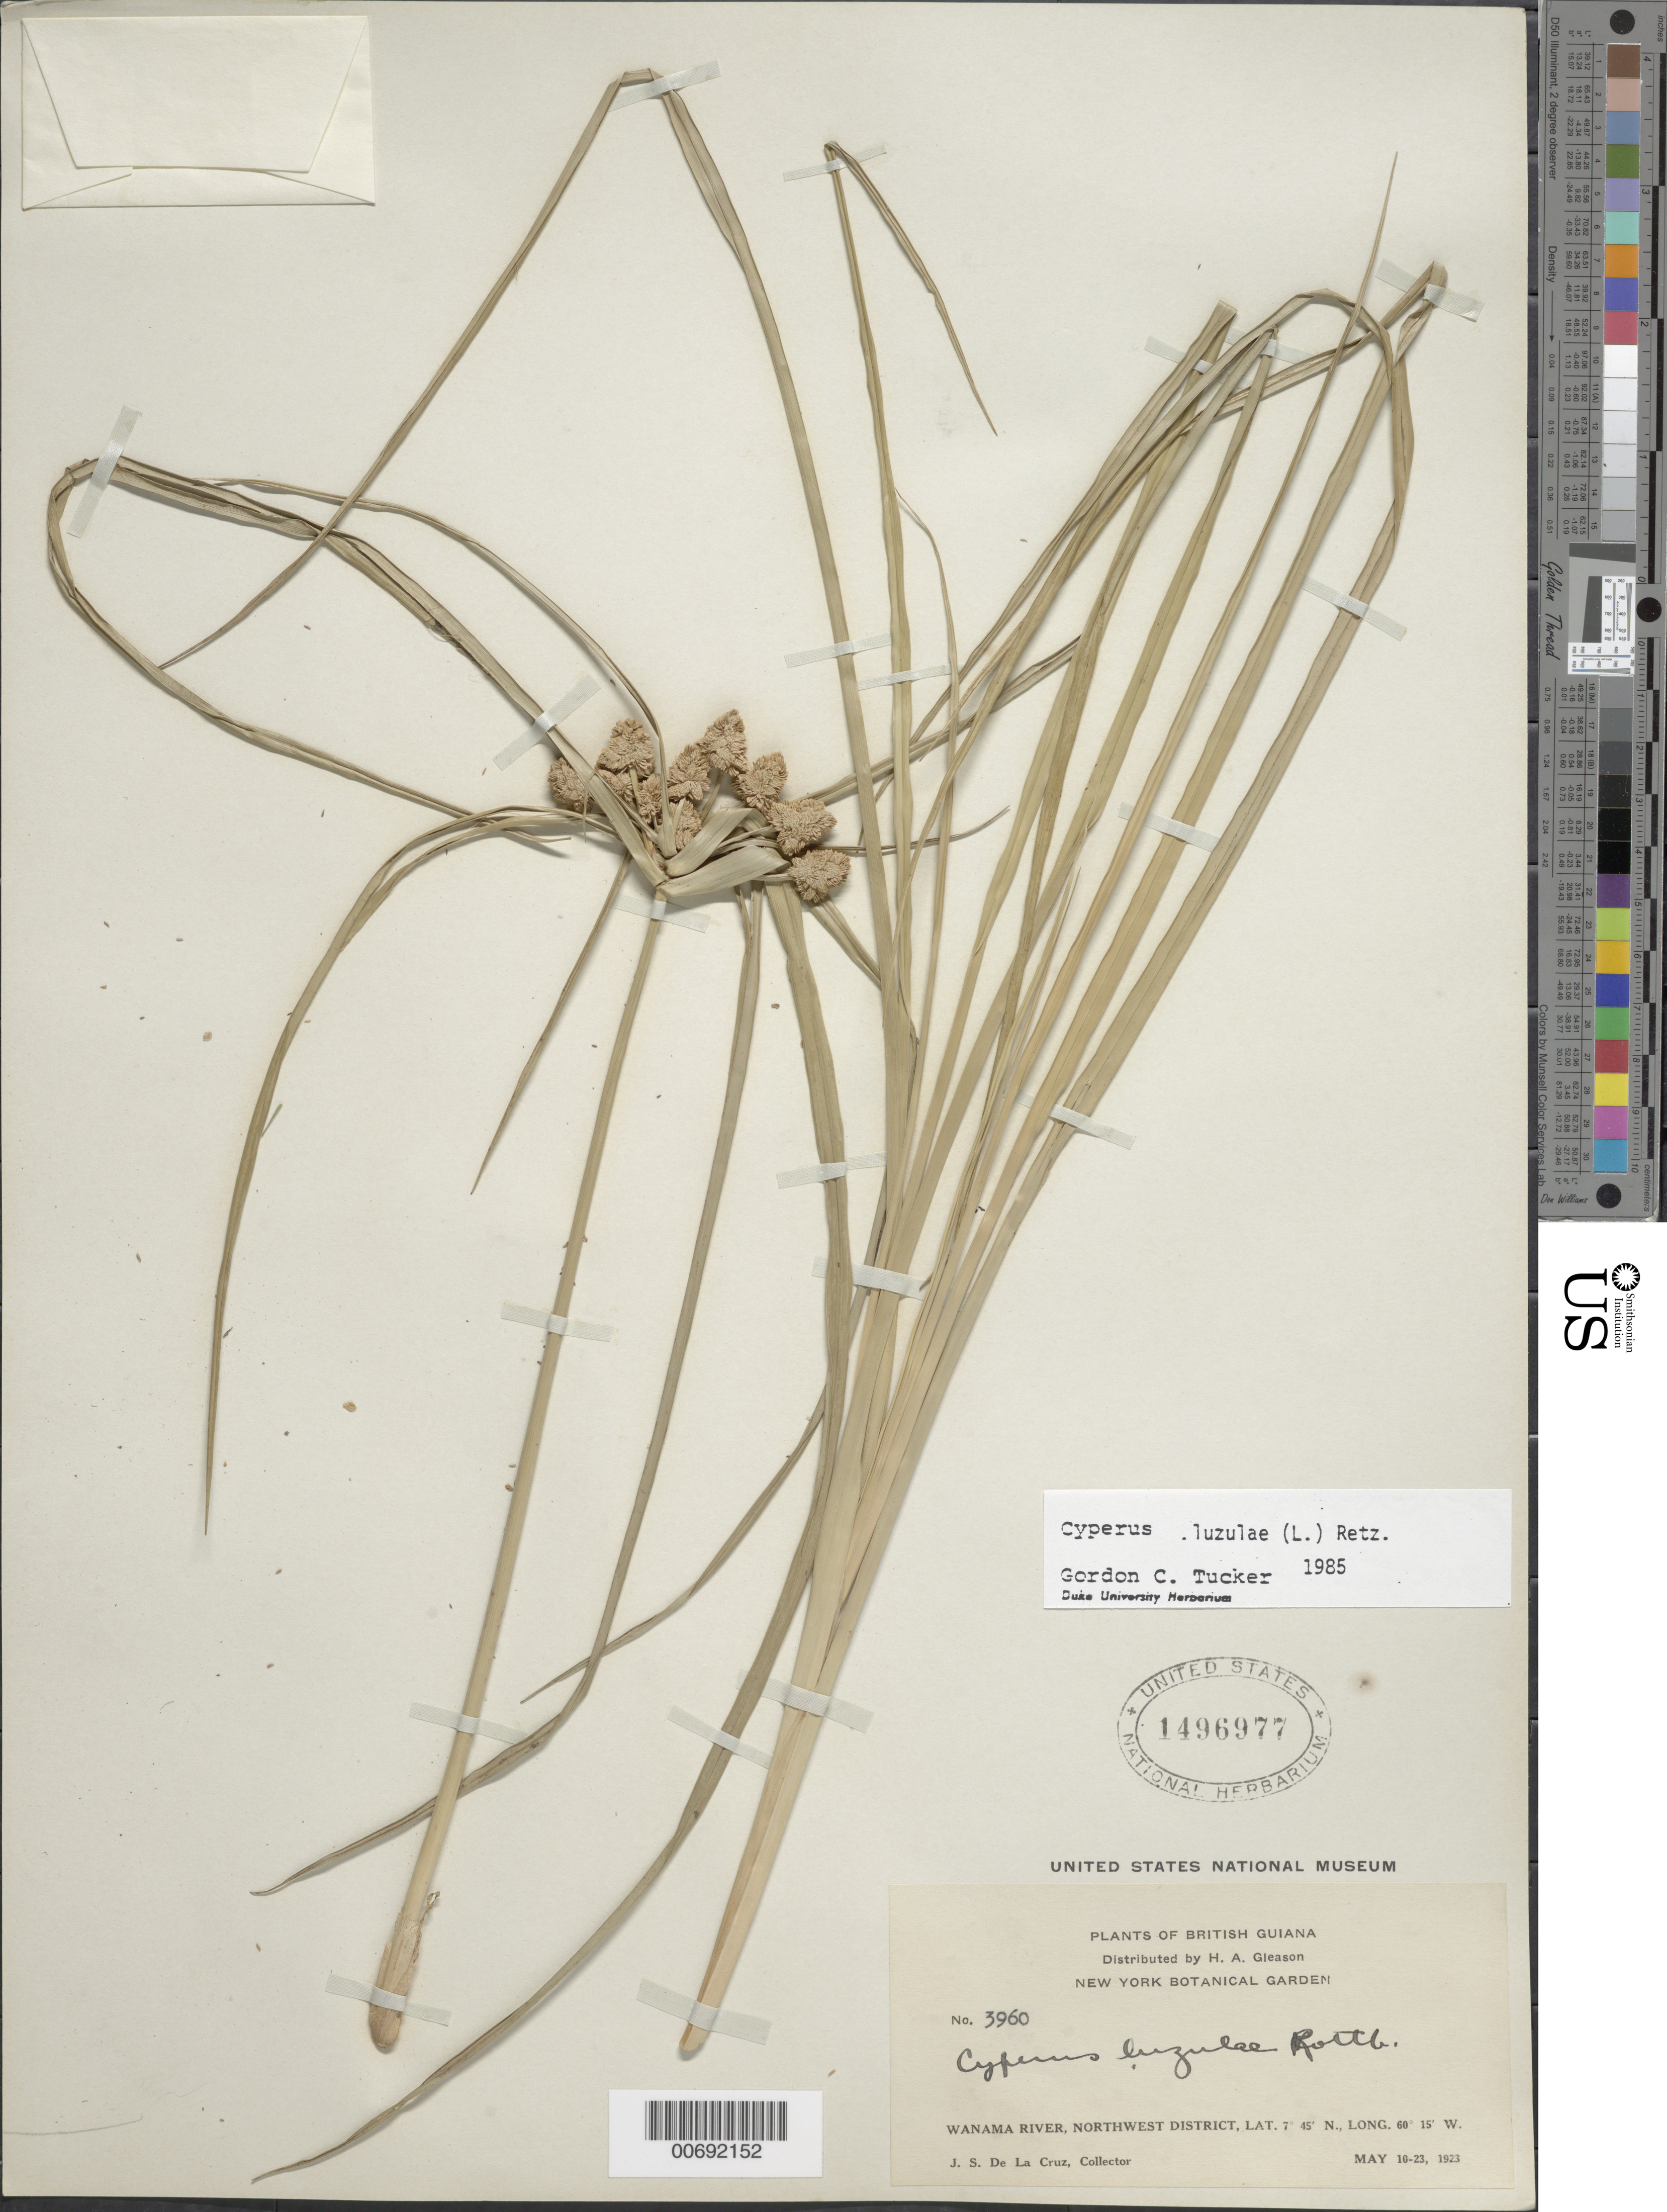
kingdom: Plantae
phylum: Tracheophyta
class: Liliopsida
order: Poales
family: Cyperaceae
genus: Cyperus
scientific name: Cyperus luzulae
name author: (L.) Rottb. ex Retz.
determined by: Tucker, G. C.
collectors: J. S. de la Cruz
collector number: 3960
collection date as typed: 10-May-23 to 23-May-23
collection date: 1923-05-10/1923-05-23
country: Guyana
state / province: Barima-Waini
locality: Wanama R., NW District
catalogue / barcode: US 1496977